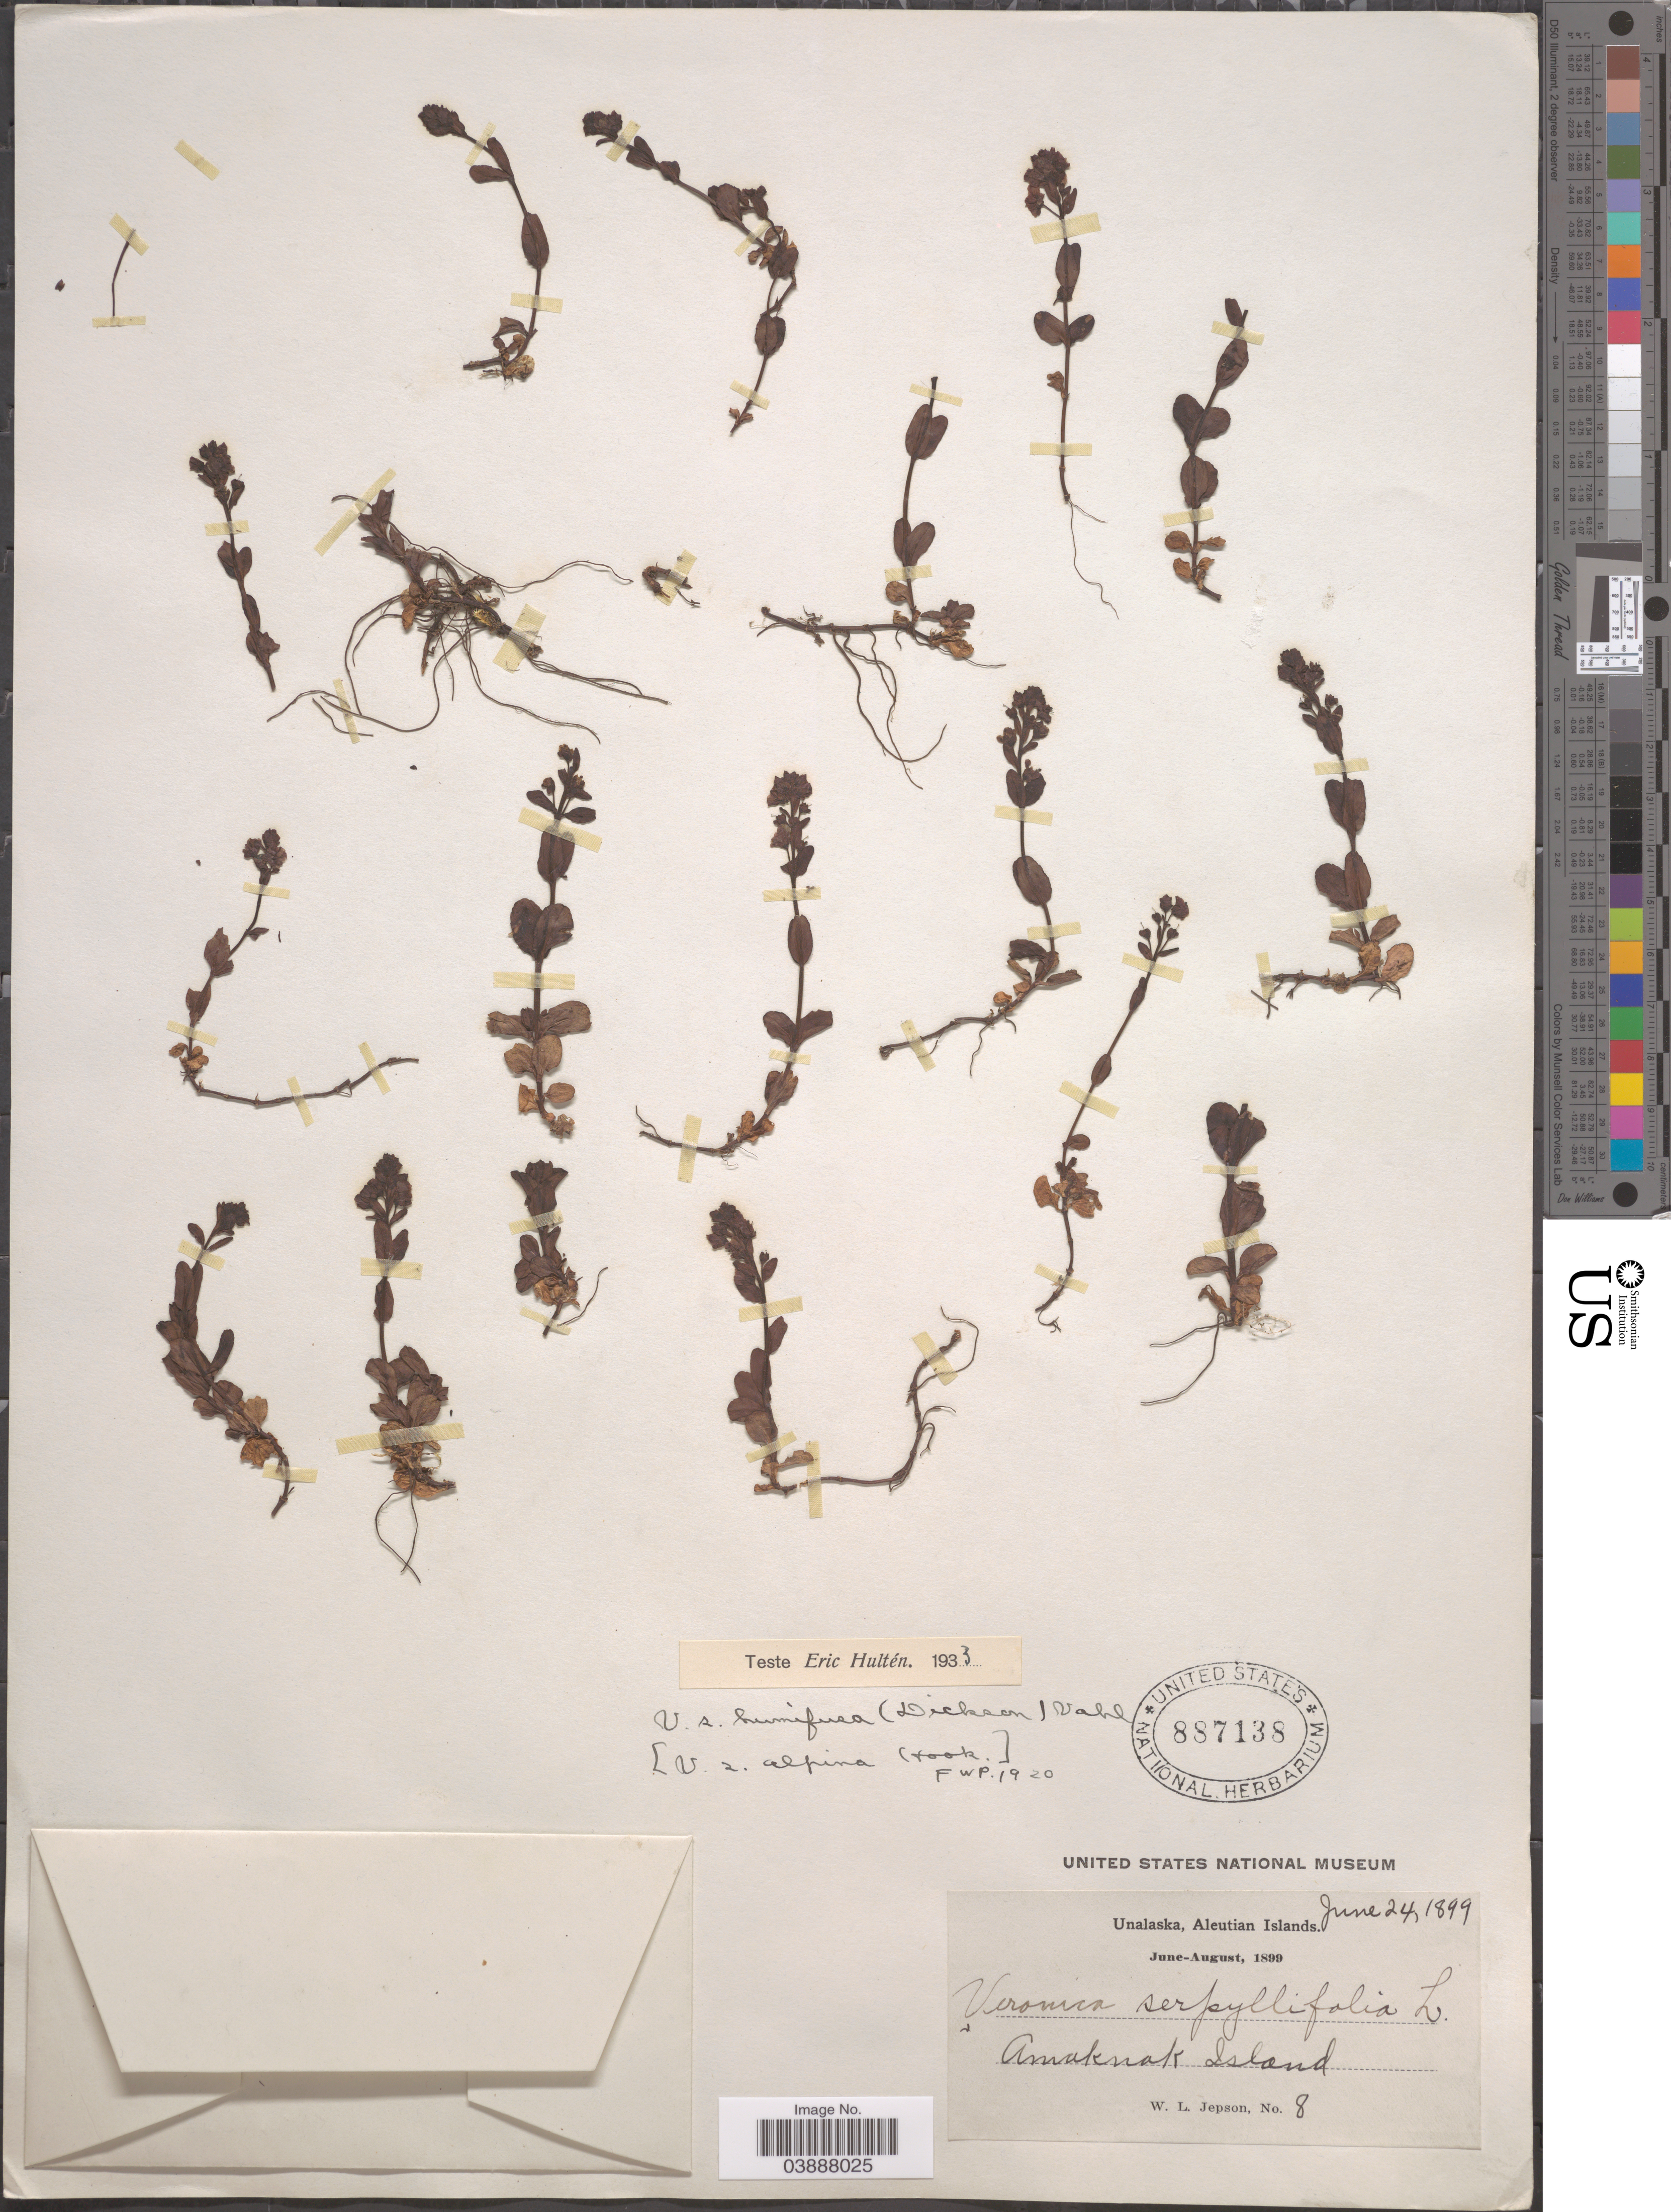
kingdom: Plantae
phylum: Tracheophyta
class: Magnoliopsida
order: Lamiales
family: Plantaginaceae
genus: Veronica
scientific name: Veronica serpyllifolia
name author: L.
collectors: W. L. Jepson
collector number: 8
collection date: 1899-06-24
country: United States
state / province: Alaska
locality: Unalaska, Aleutian Islands. Amaknak Island.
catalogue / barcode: US 887138